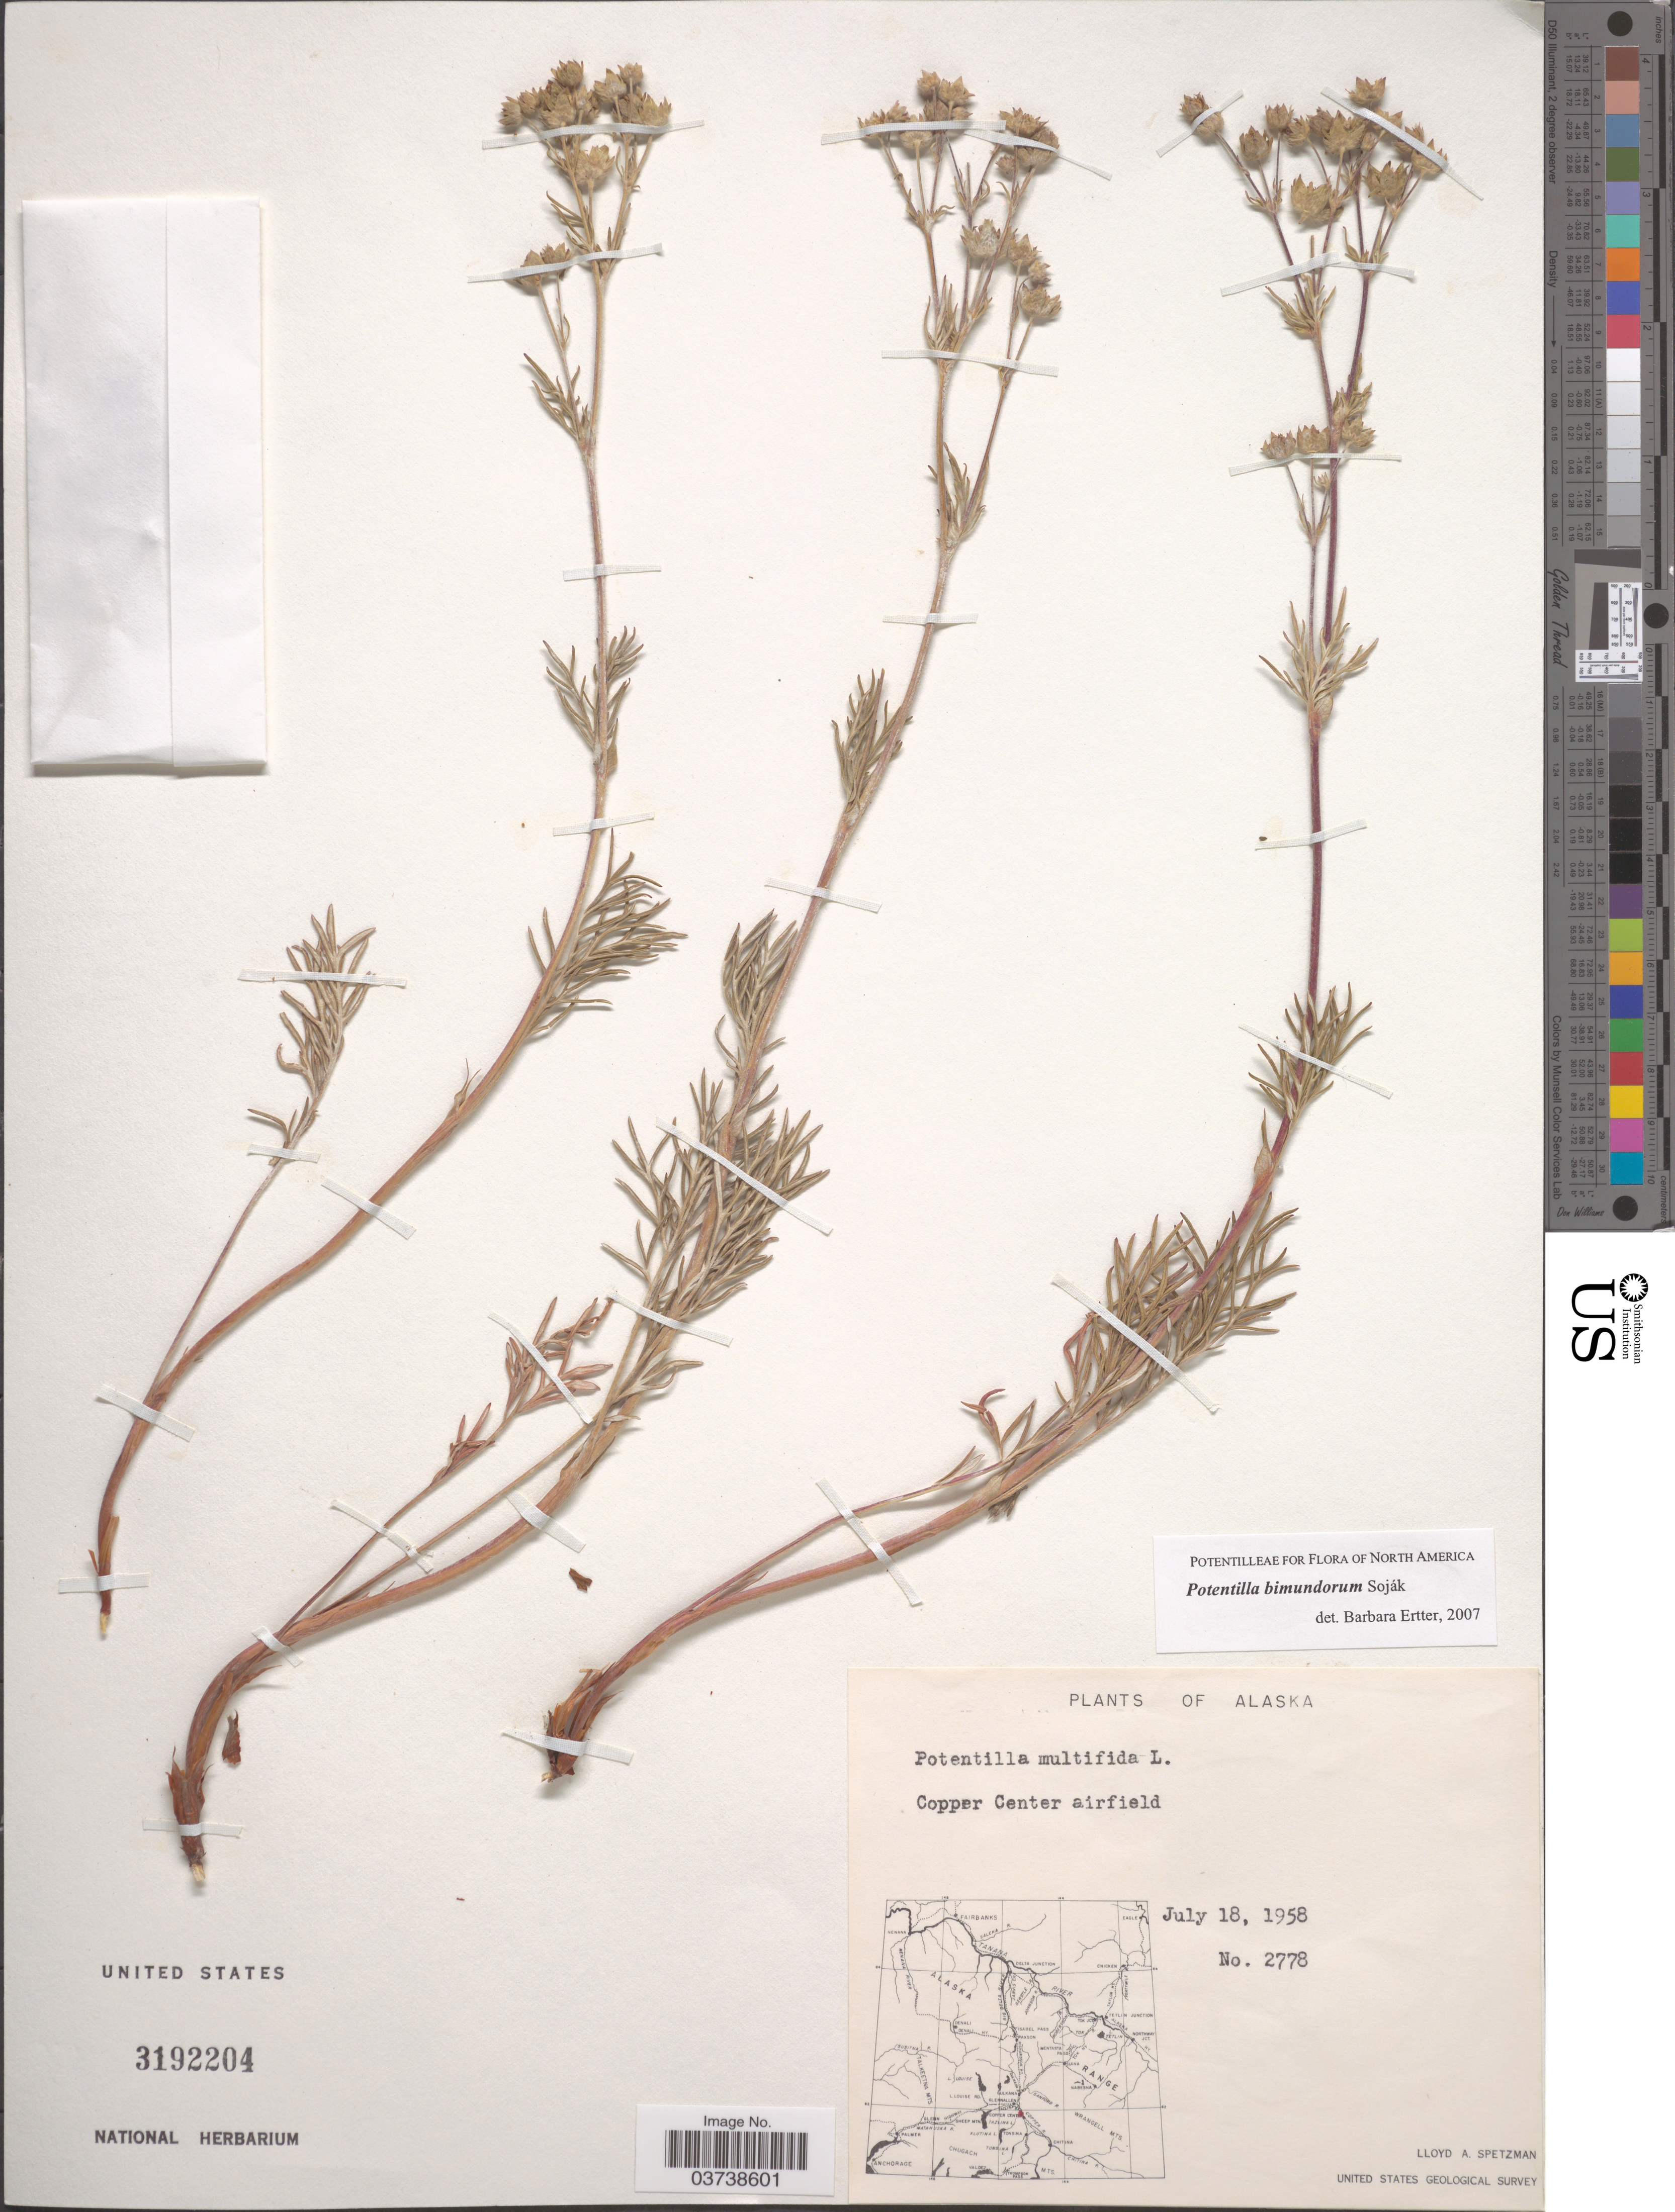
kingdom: Plantae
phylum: Tracheophyta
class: Magnoliopsida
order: Rosales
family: Rosaceae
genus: Potentilla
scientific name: Potentilla bimundorum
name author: Soják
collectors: L. Spetzman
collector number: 2778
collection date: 1958-07-18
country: United States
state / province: Alaska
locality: Copper Center airfield.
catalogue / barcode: US 3192204